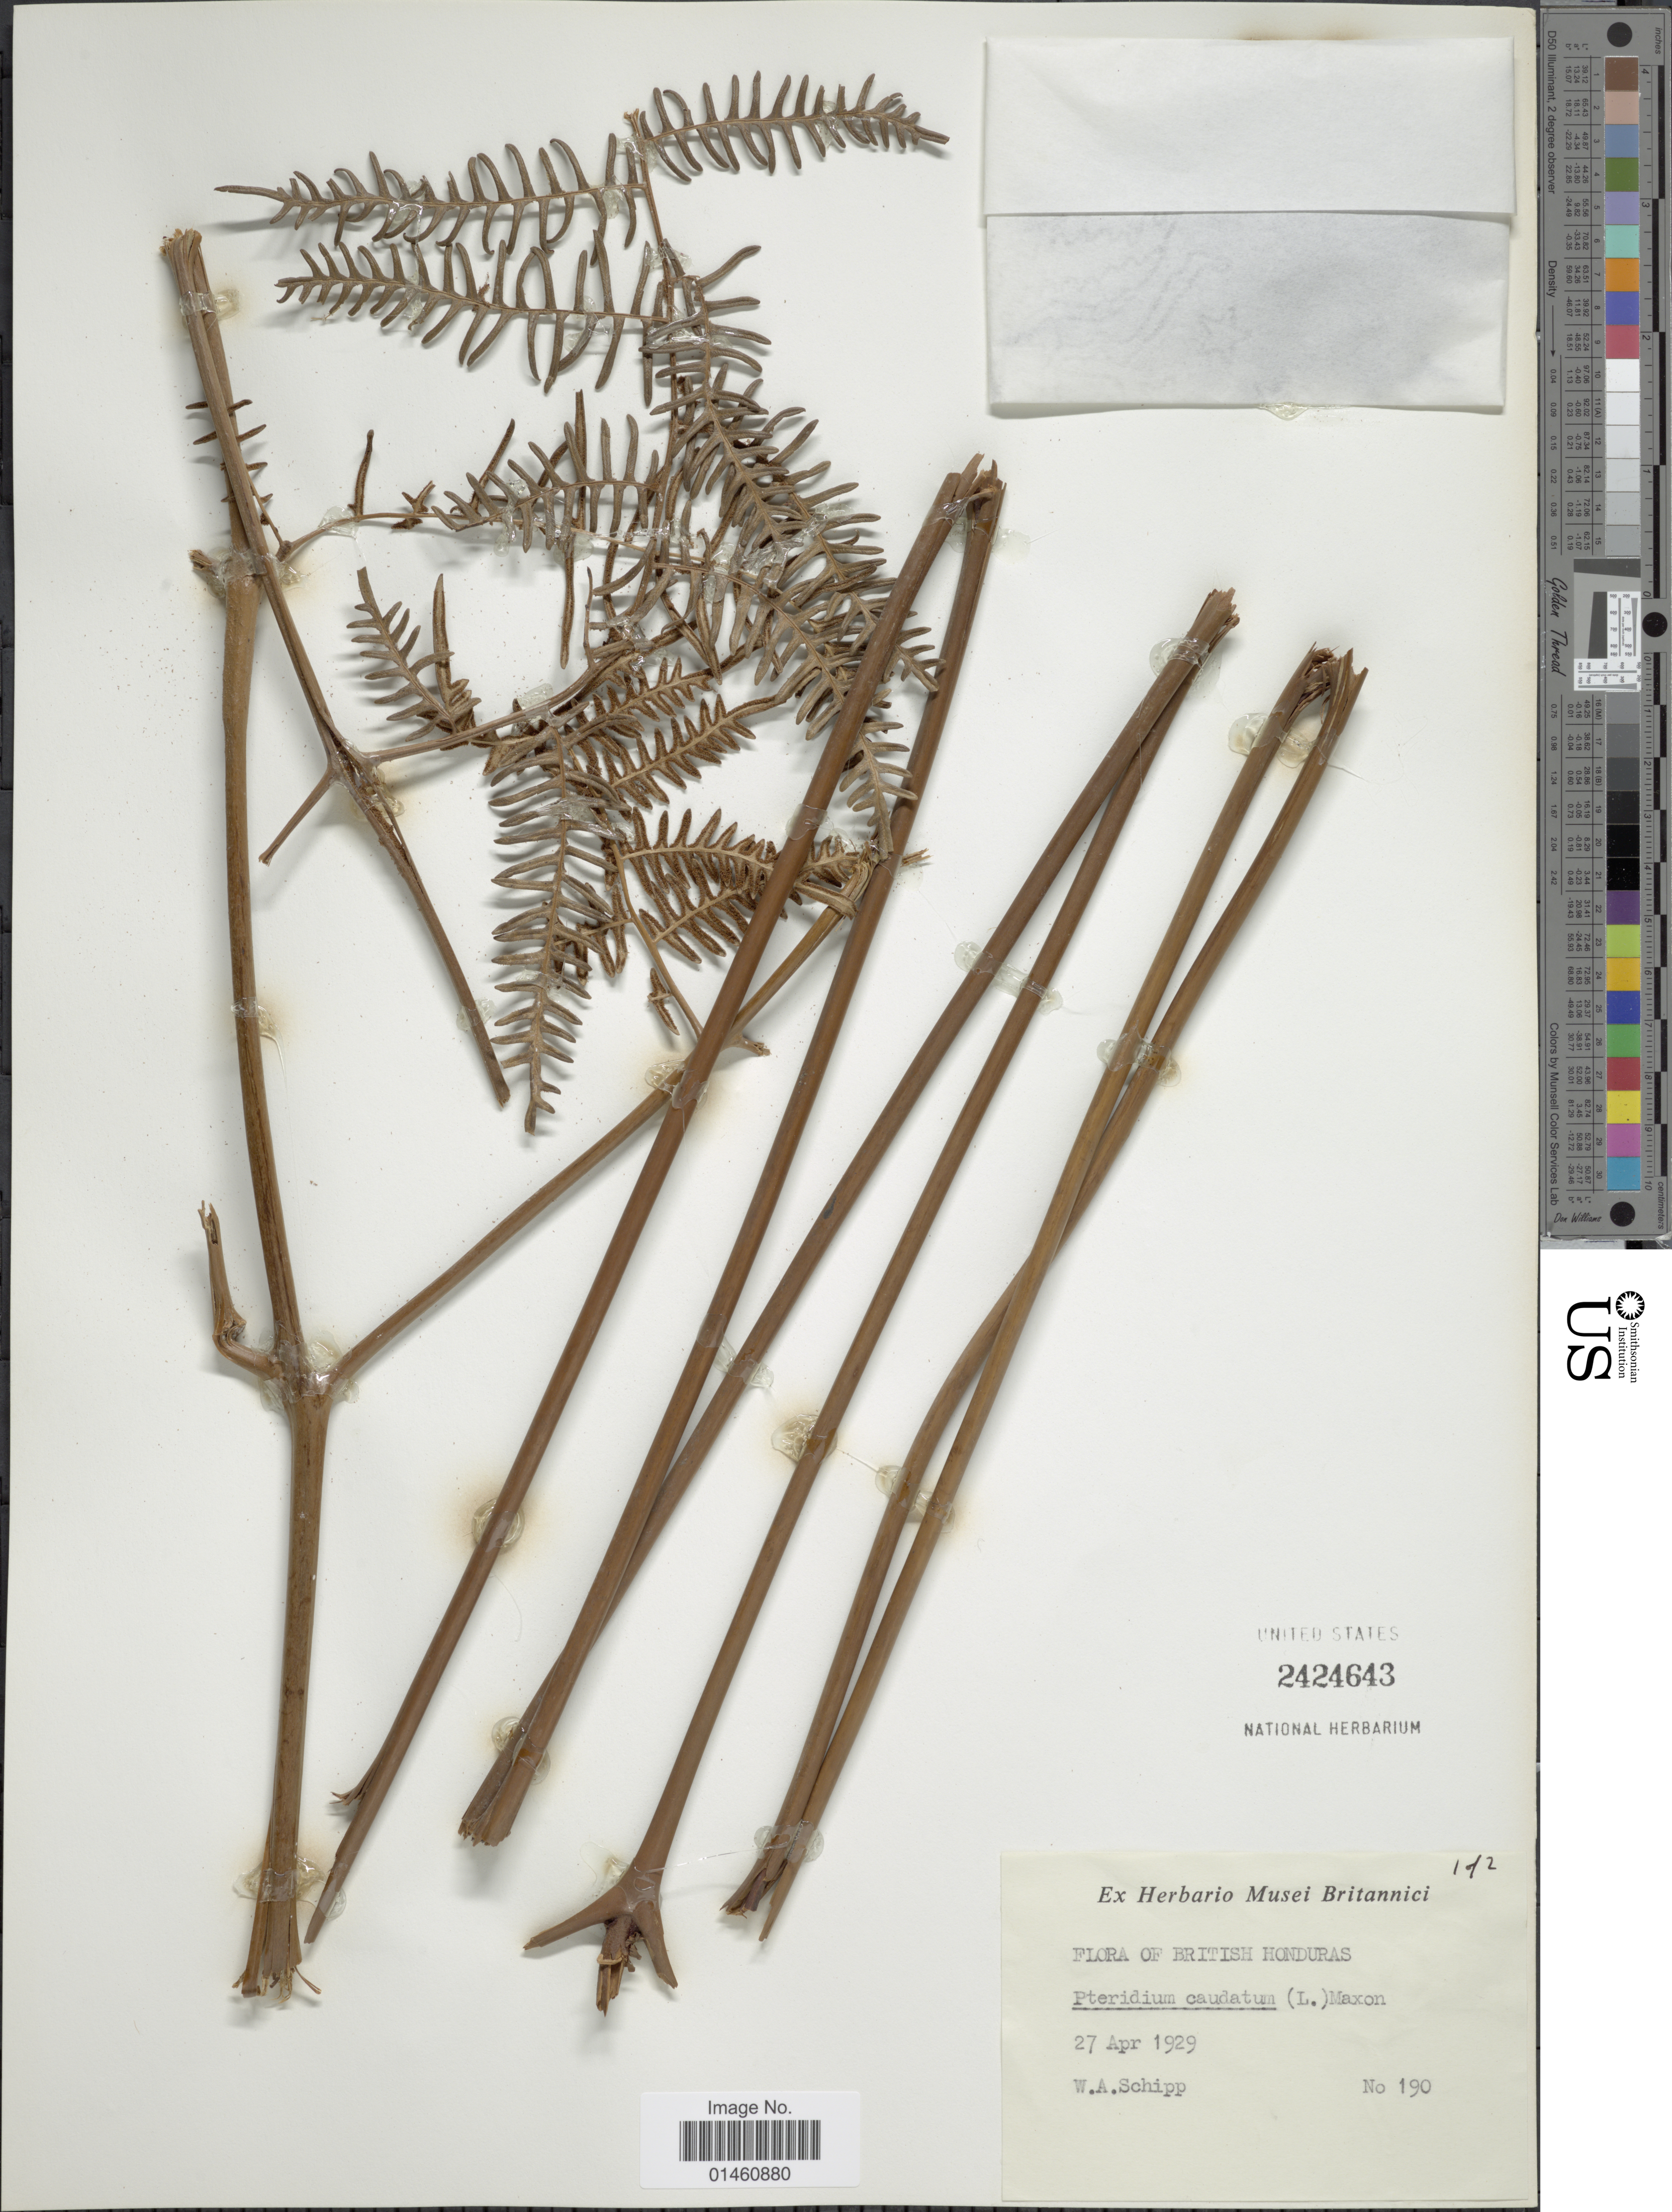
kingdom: Plantae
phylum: Tracheophyta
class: Polypodiopsida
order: Polypodiales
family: Dennstaedtiaceae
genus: Pteridium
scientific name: Pteridium caudatum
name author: (L.) Maxon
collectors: W. Schipp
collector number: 190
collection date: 1929-04-27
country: Belize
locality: British Honduras.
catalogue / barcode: US 2424643